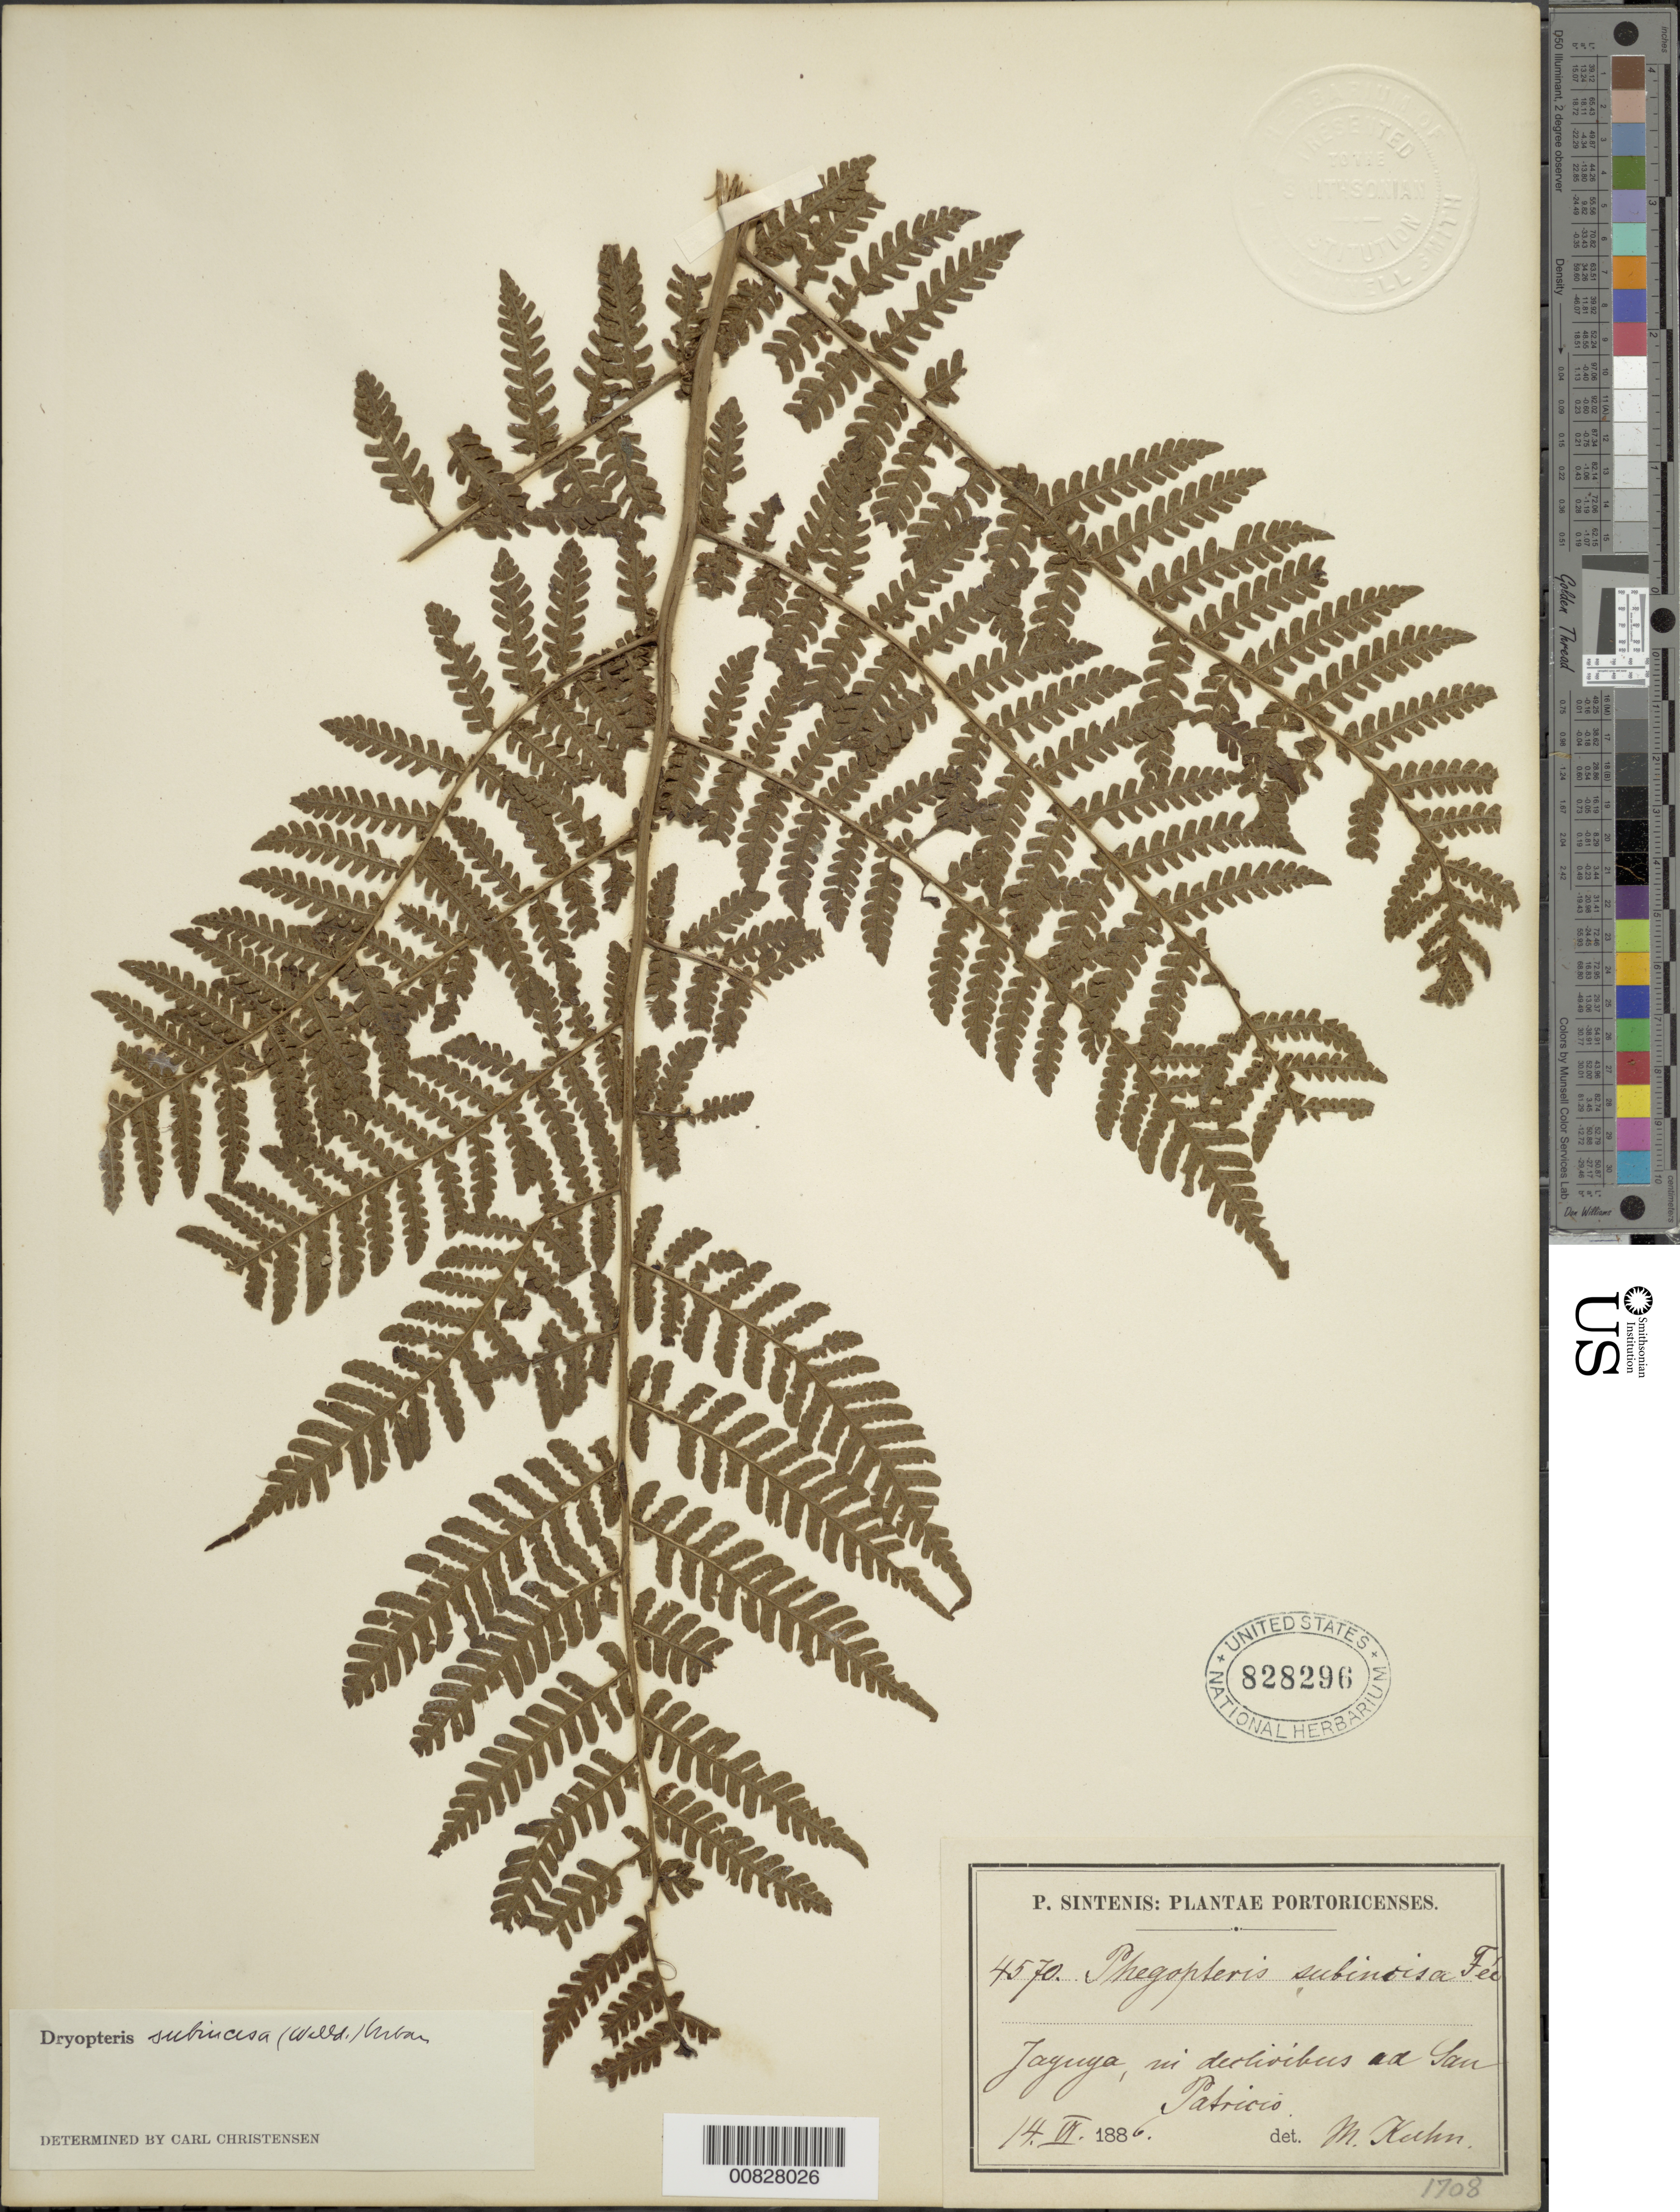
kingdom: Plantae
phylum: Tracheophyta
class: Polypodiopsida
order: Polypodiales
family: Dryopteridaceae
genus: Megalastrum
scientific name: Megalastrum subincisum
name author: (Willd.) A.R. Sm. & R.C. Moran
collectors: P. Sintenis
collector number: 4570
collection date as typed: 14 Jun 1886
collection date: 1886-06-14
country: Puerto Rico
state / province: Jayuya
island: Puerto Rico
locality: Jayuya, San Patricio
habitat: In declivibus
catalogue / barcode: US 828296